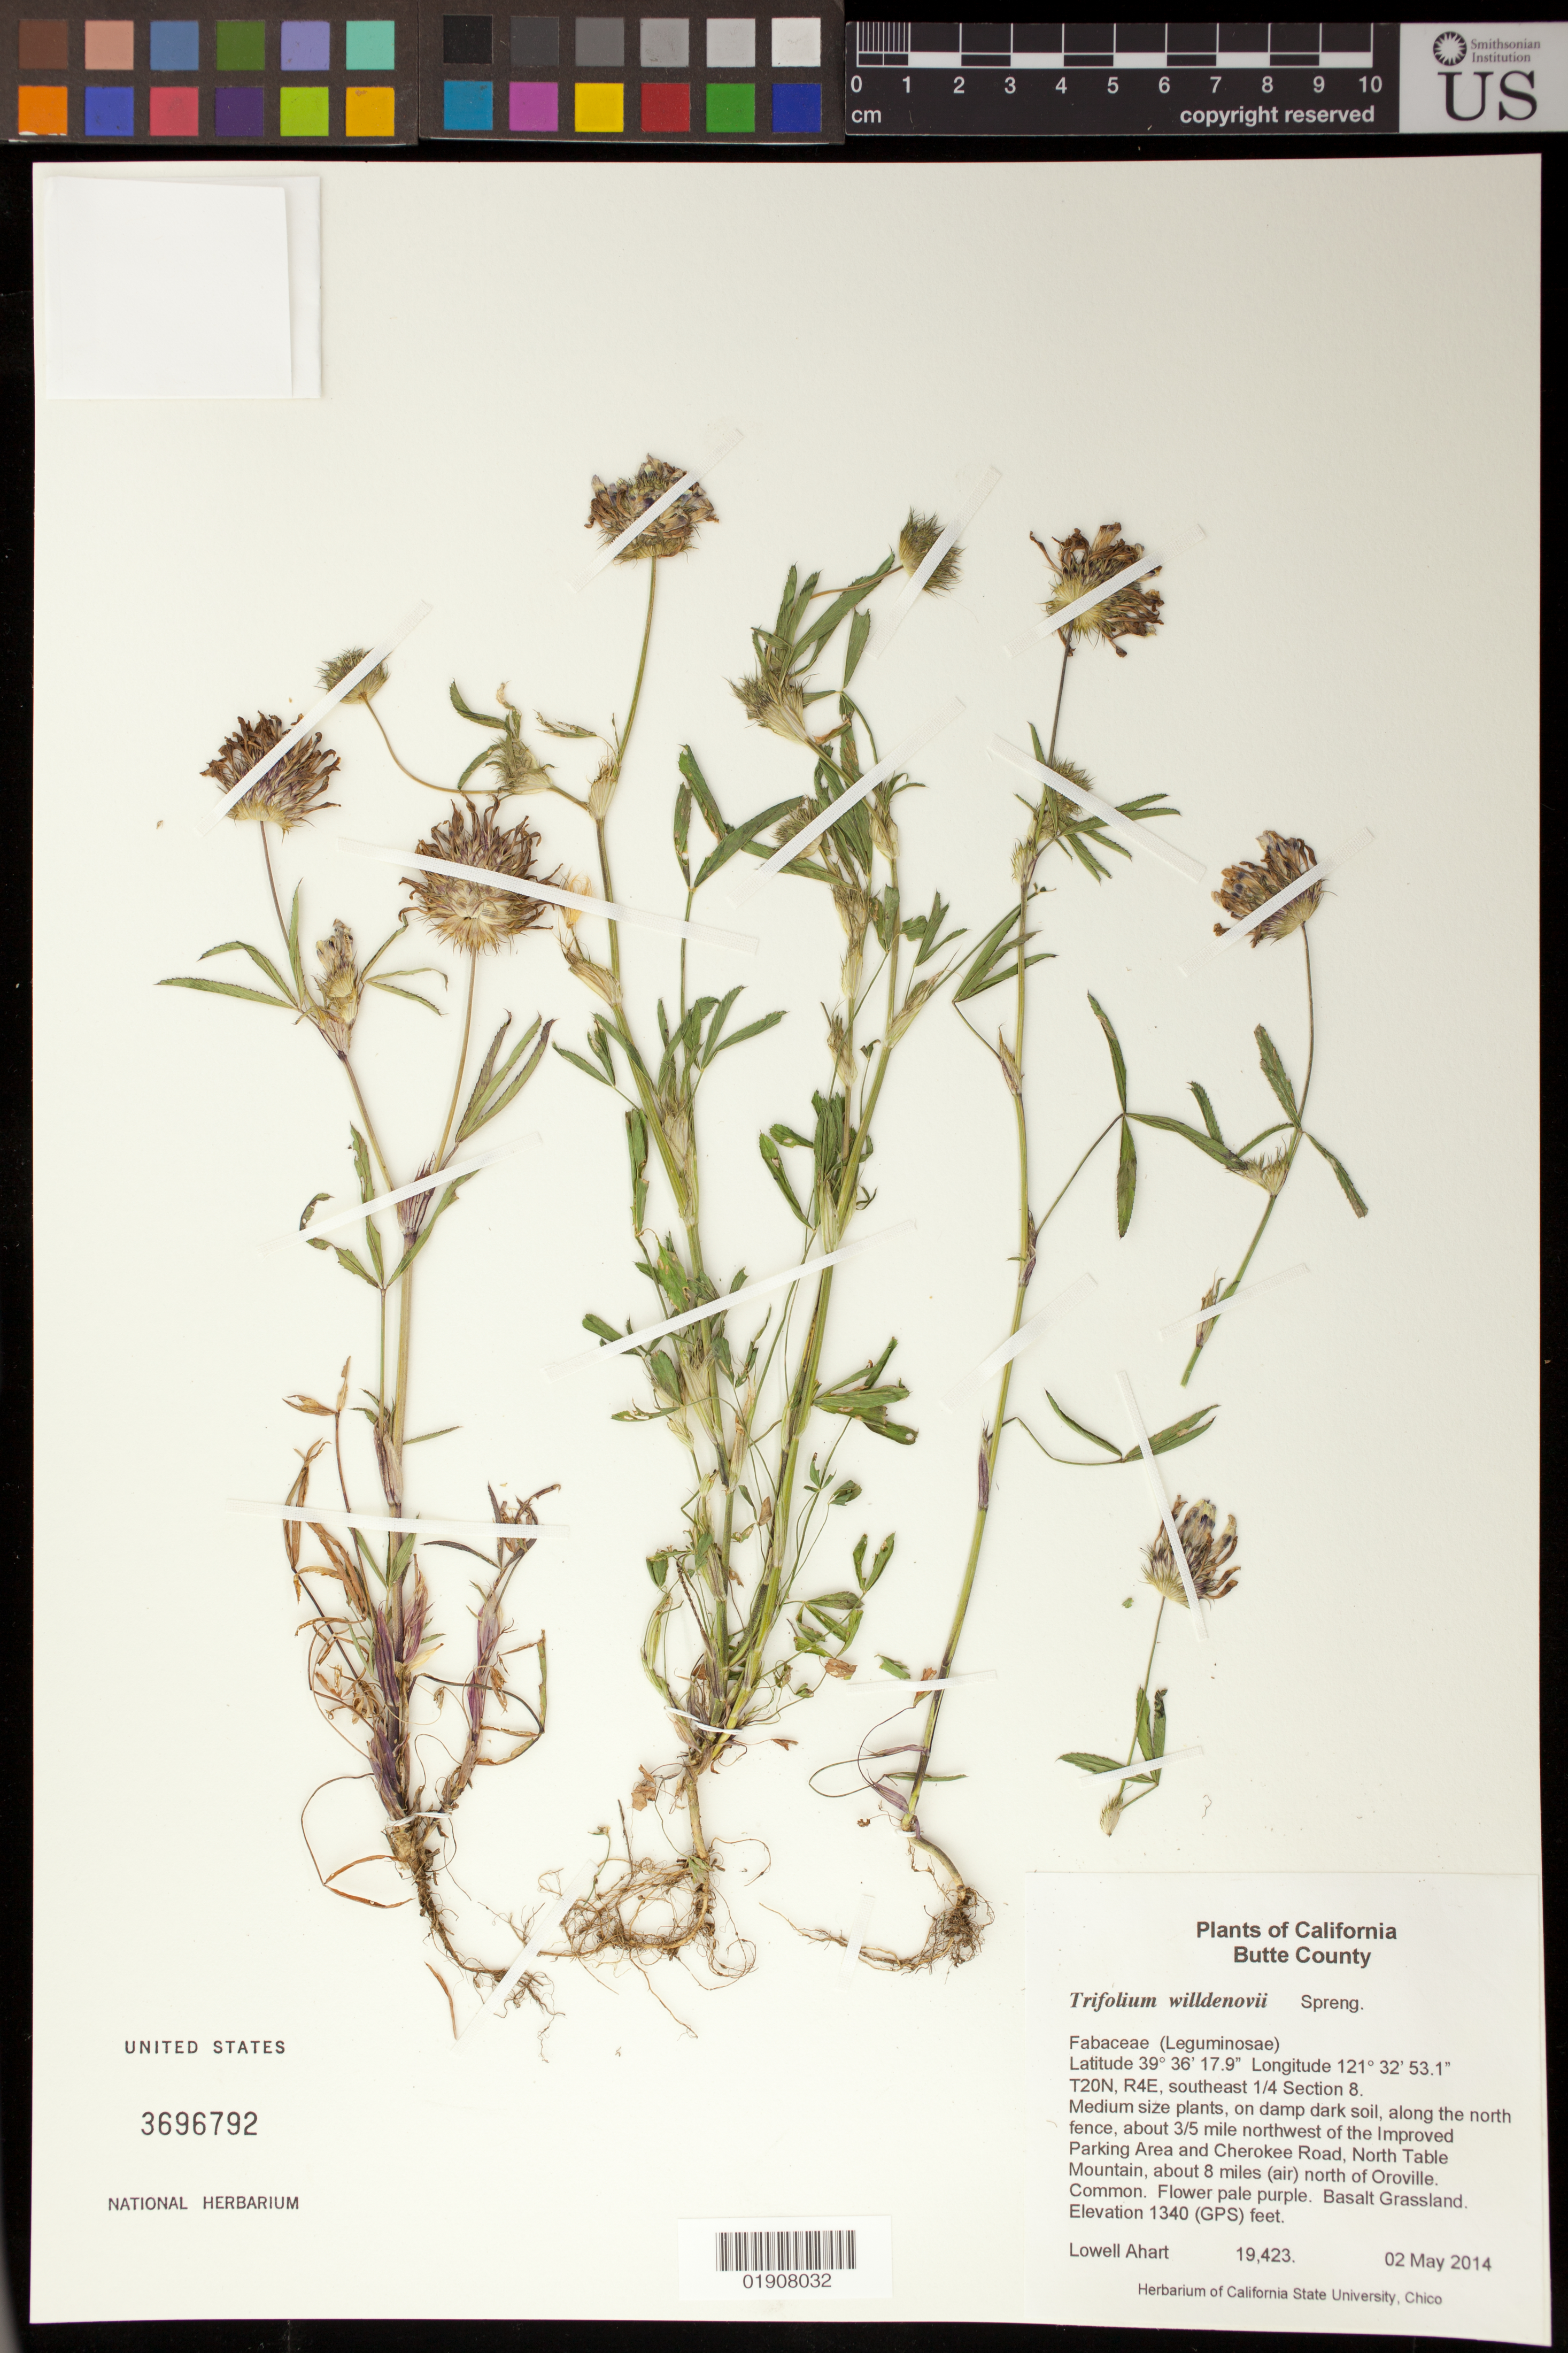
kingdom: Plantae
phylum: Tracheophyta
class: Magnoliopsida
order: Fabales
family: Fabaceae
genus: Trifolium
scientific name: Trifolium willdenovii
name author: Spreng.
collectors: L. Ahart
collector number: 19423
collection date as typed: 2 May 2014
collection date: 2014-05-02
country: United States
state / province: California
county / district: Butte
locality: Along the north fence, about 3/5 mile northwest of the Improved Parking Area and Cherokee Road, North Table Mountain, about 8 miles (air) north of Oroville.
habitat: Basalt Grassland.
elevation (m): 408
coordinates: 39 36 17.9 N, 121 32 53.1 W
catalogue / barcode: US 3696792